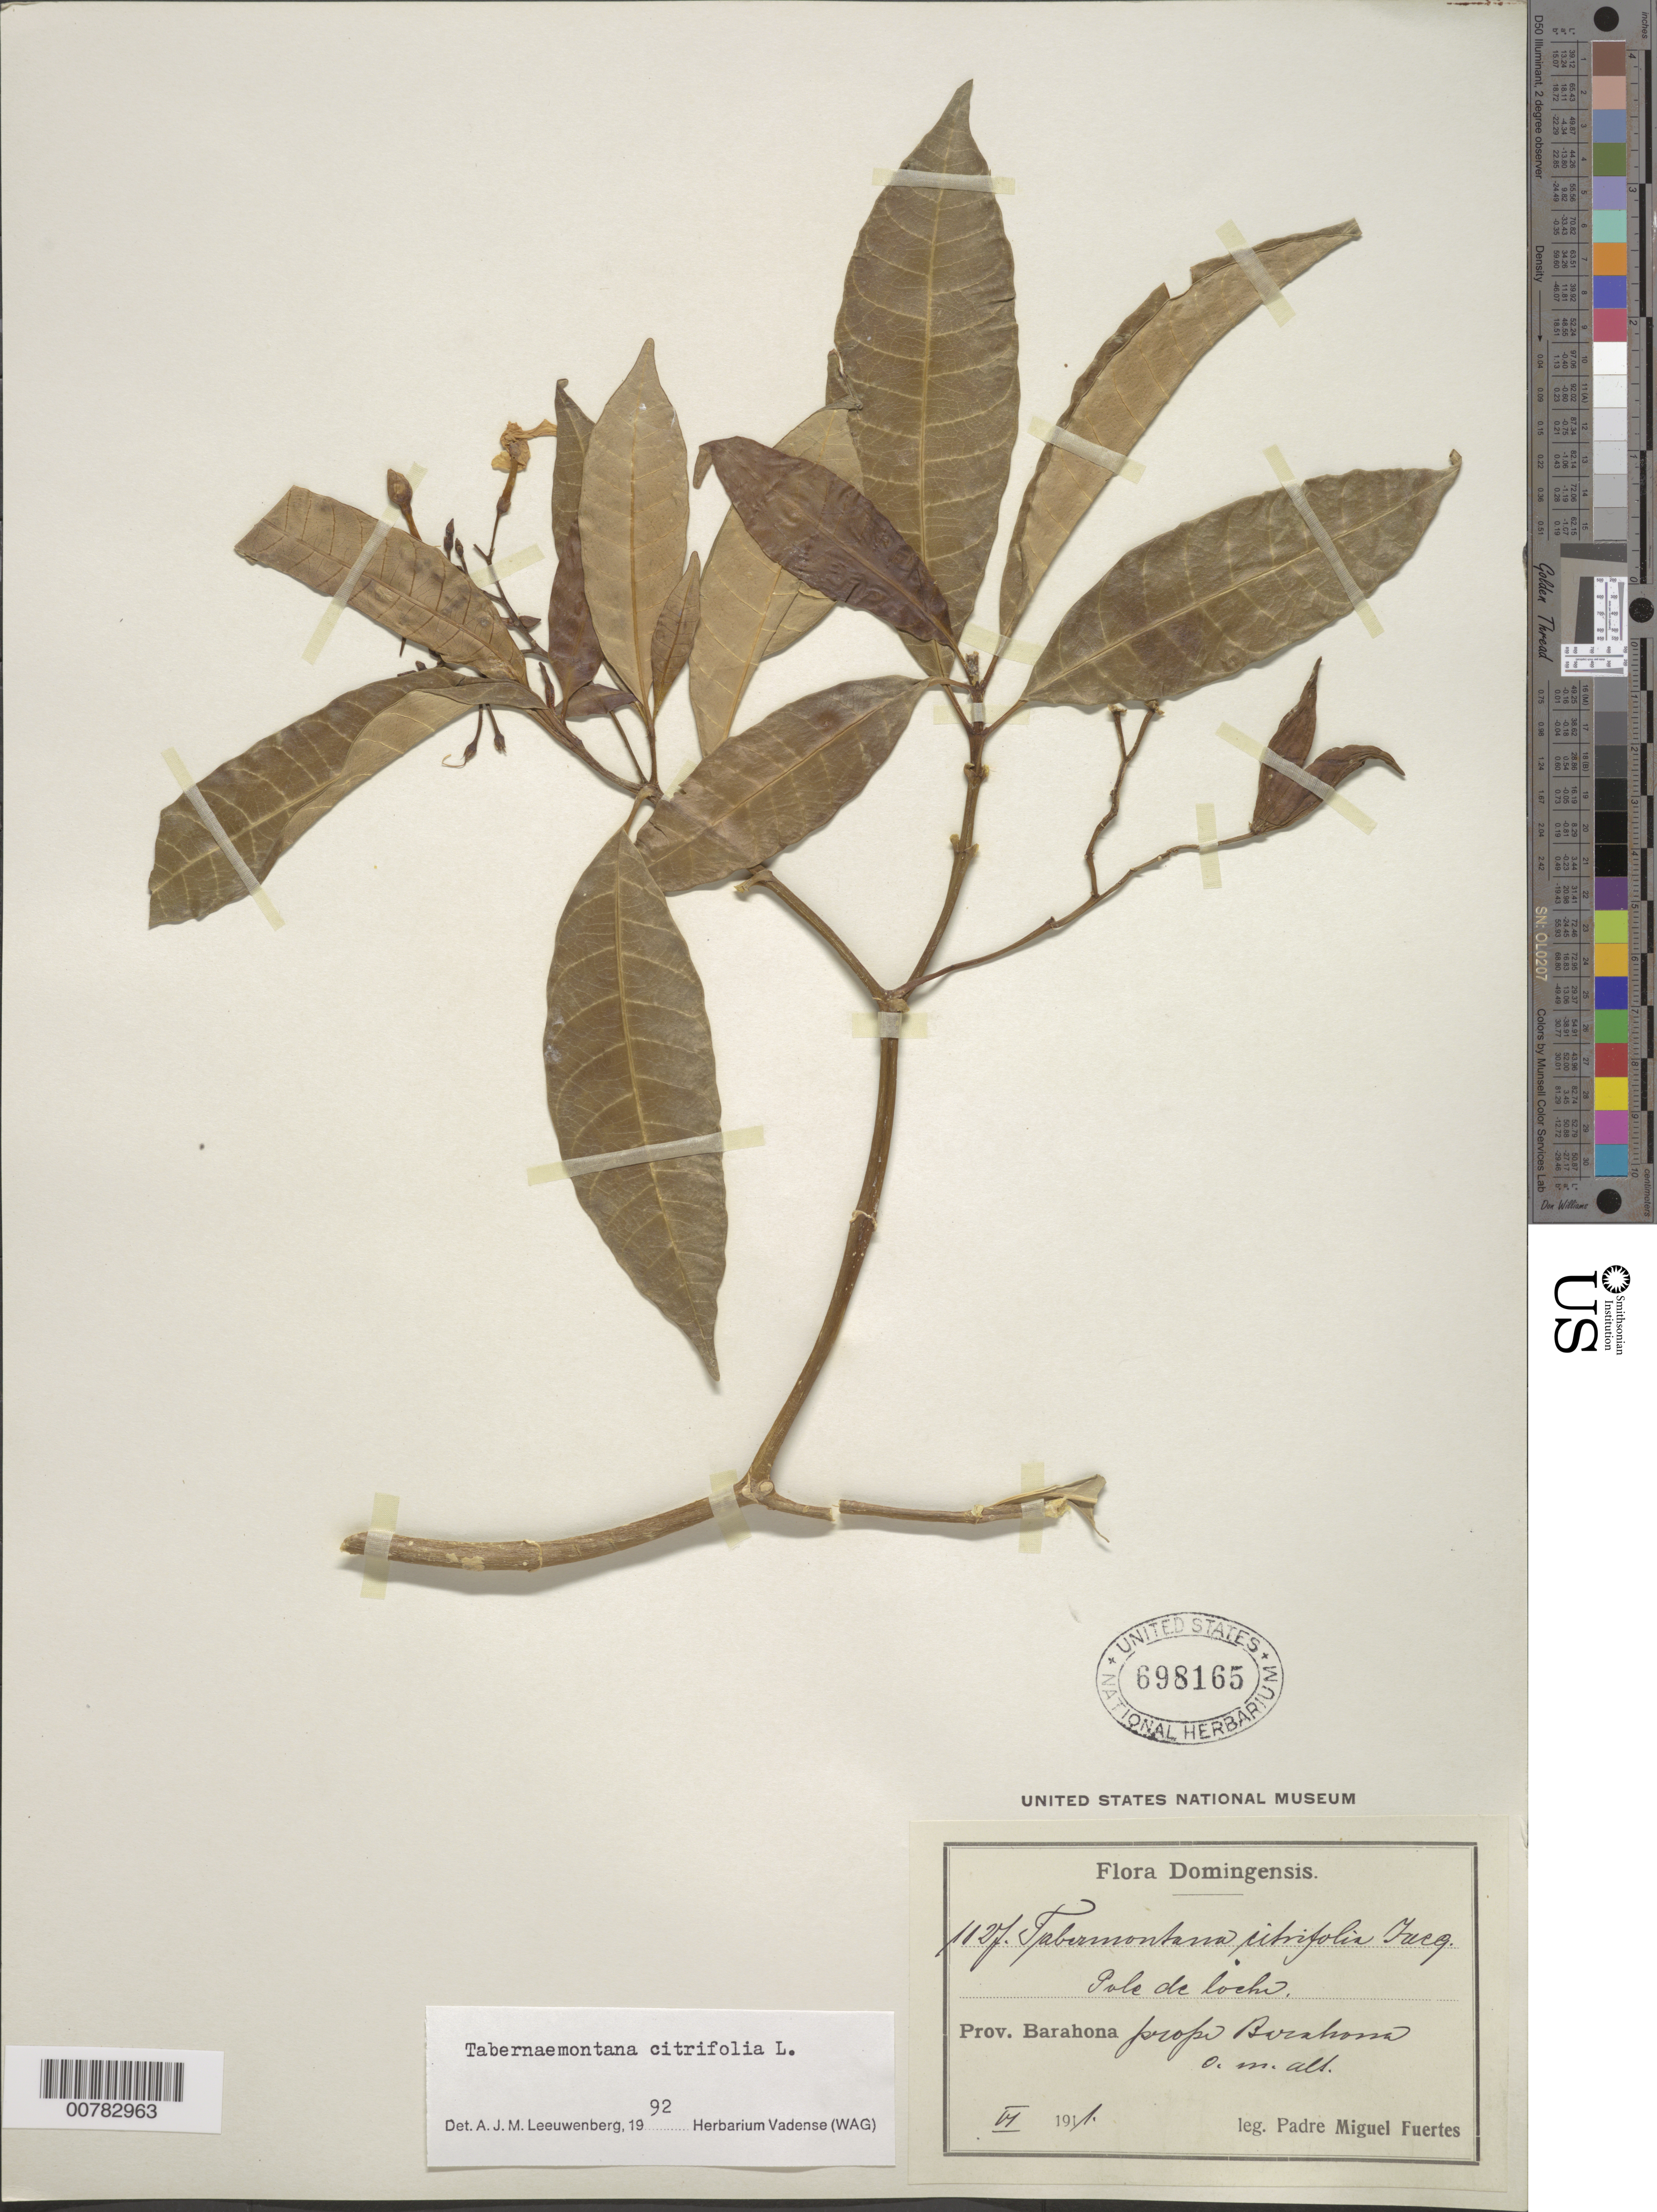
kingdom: Plantae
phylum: Tracheophyta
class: Magnoliopsida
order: Gentianales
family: Apocynaceae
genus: Tabernaemontana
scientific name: Tabernaemontana citrifolia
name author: L.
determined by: Leeuwenberg, A. J. M.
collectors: M. D. Fuertes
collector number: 1127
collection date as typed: Jun 1911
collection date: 1911-06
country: Dominican Republic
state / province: Barahona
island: Hispaniola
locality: Prope Barahona.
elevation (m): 0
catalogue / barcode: US 698165